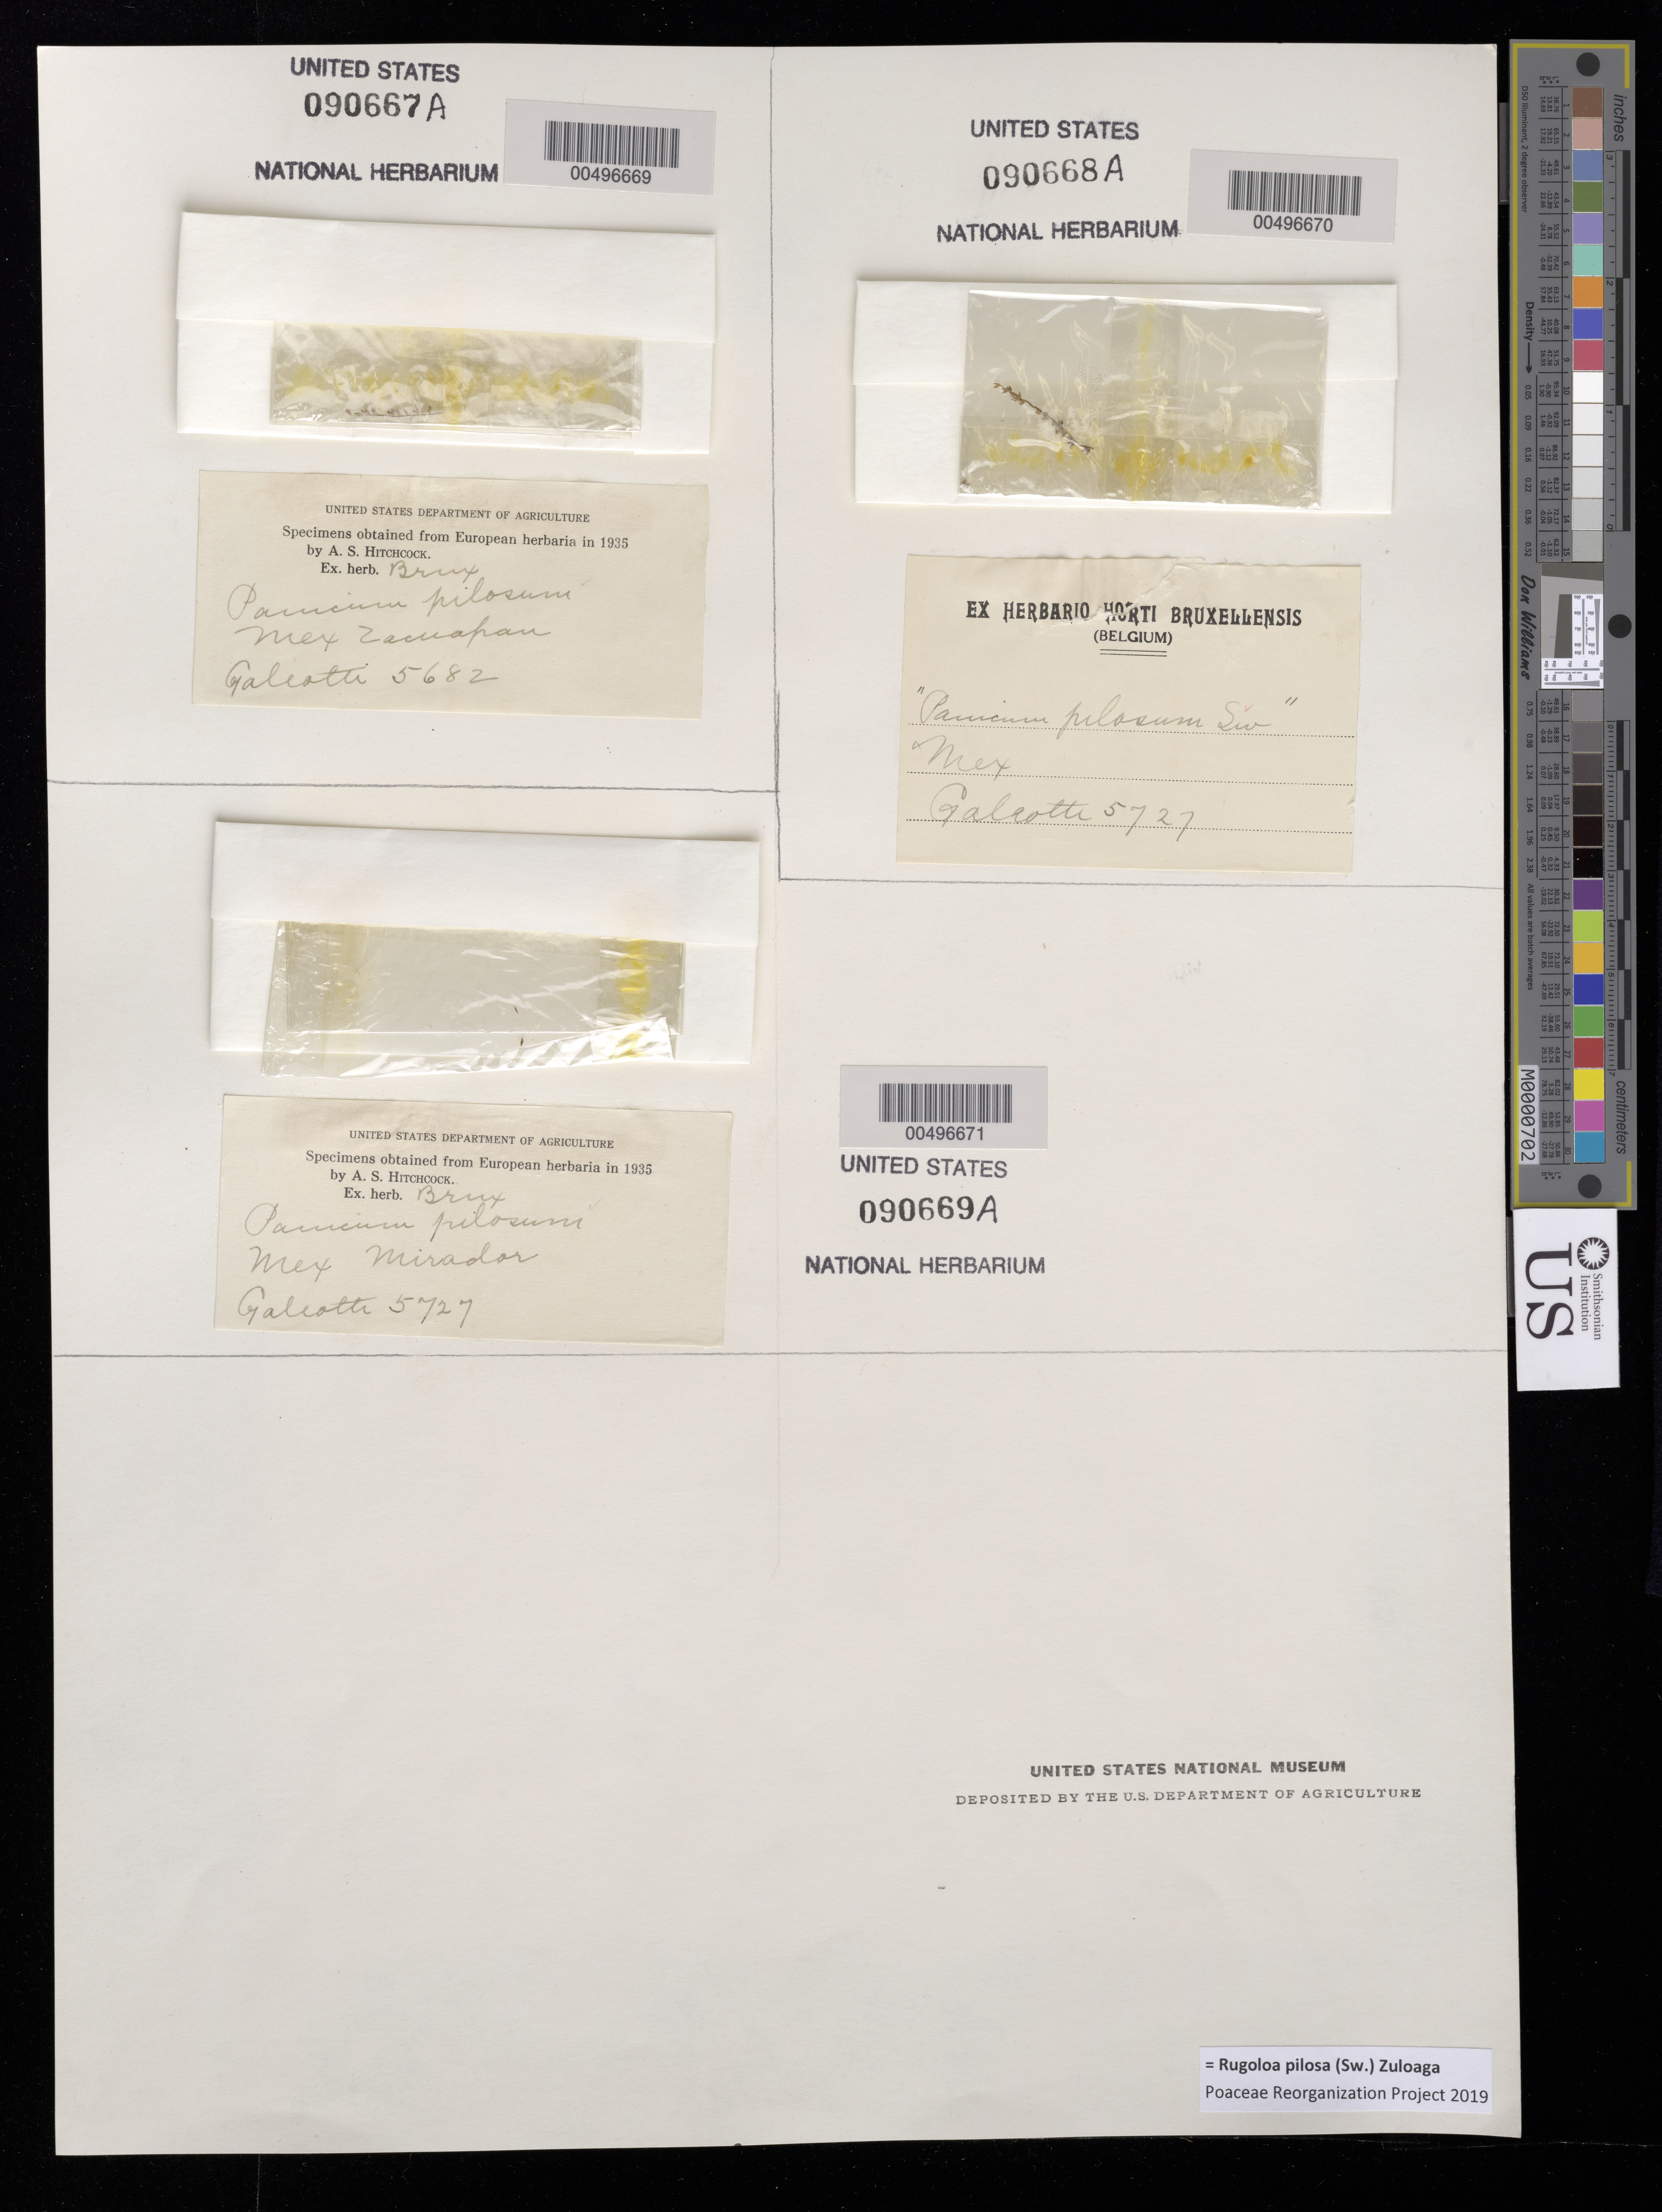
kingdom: Plantae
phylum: Tracheophyta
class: Liliopsida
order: Poales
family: Poaceae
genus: Panicum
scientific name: Panicum pilosum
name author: Sw.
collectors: H. G. Galeotti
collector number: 5682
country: Mexico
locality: Zacuapan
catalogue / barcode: US 90667A